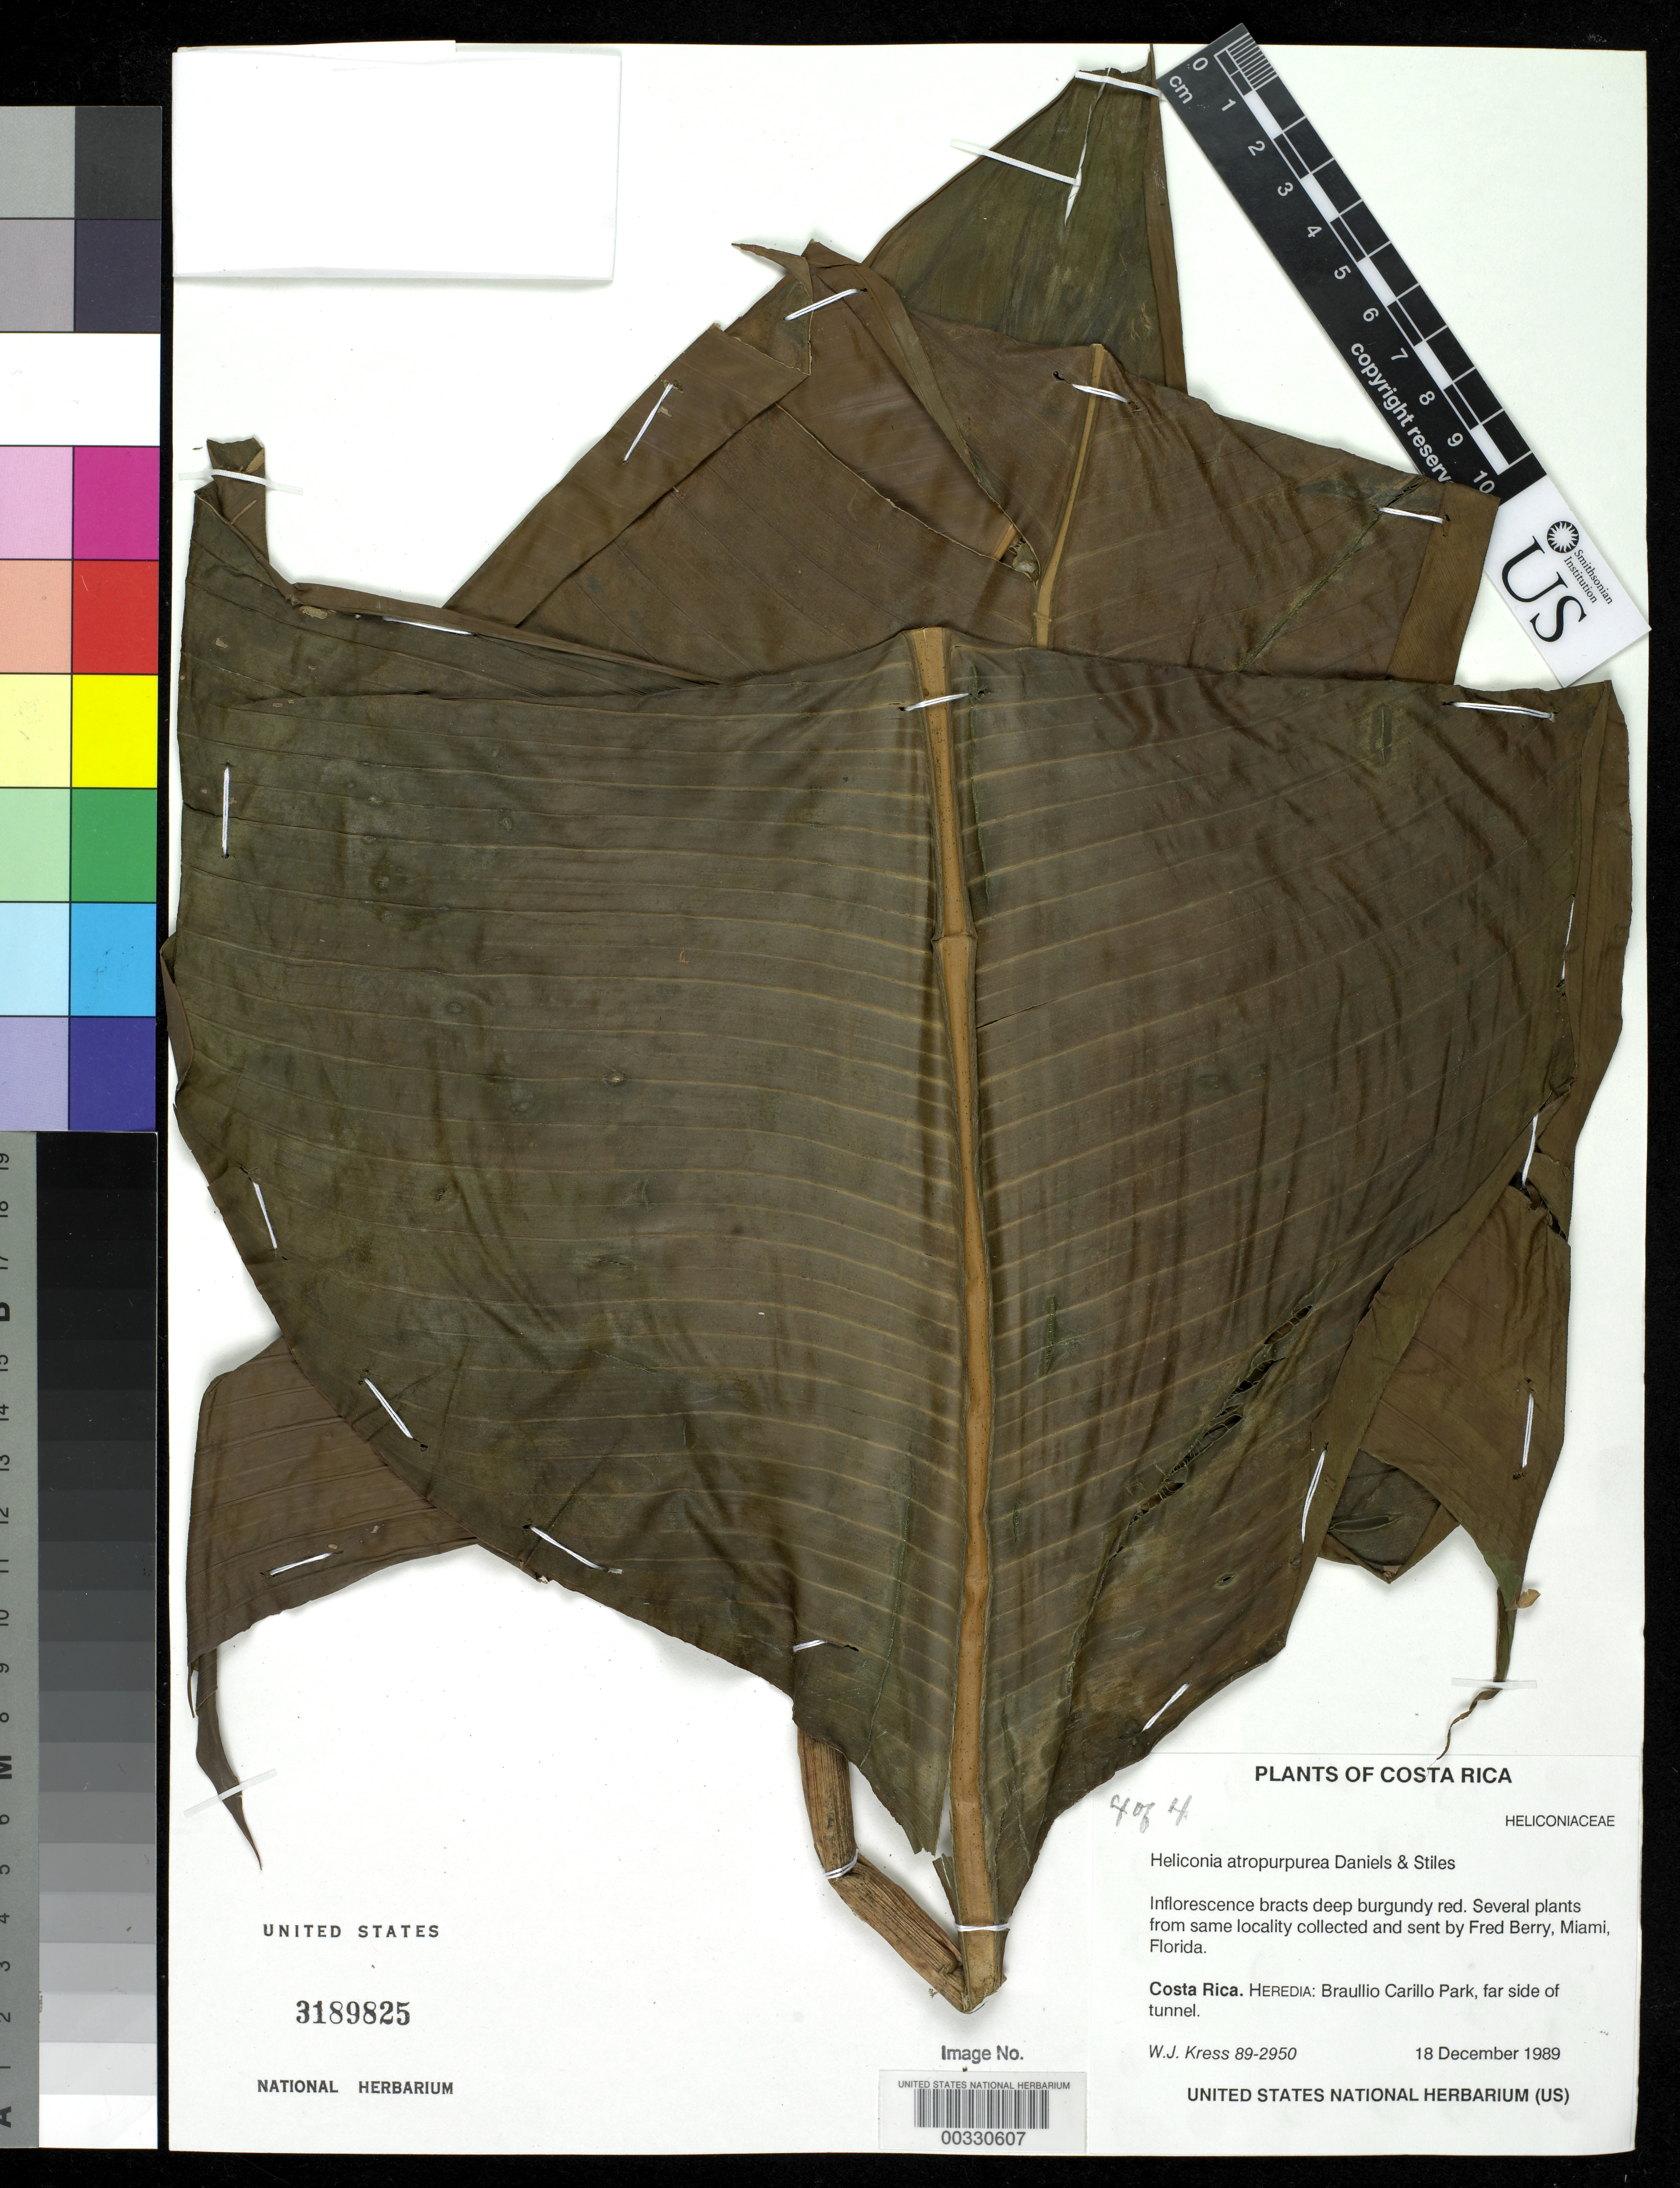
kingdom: Plantae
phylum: Tracheophyta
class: Liliopsida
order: Zingiberales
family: Heliconiaceae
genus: Heliconia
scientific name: Heliconia atropurpurea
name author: G.S. Daniels & F.G. Stiles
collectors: W. J. Kress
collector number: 89-2950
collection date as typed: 18 Dec 1989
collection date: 1989-12-18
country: Costa Rica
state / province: Heredia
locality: Braullio carillo park, far side of tunnel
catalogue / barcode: US 3189825